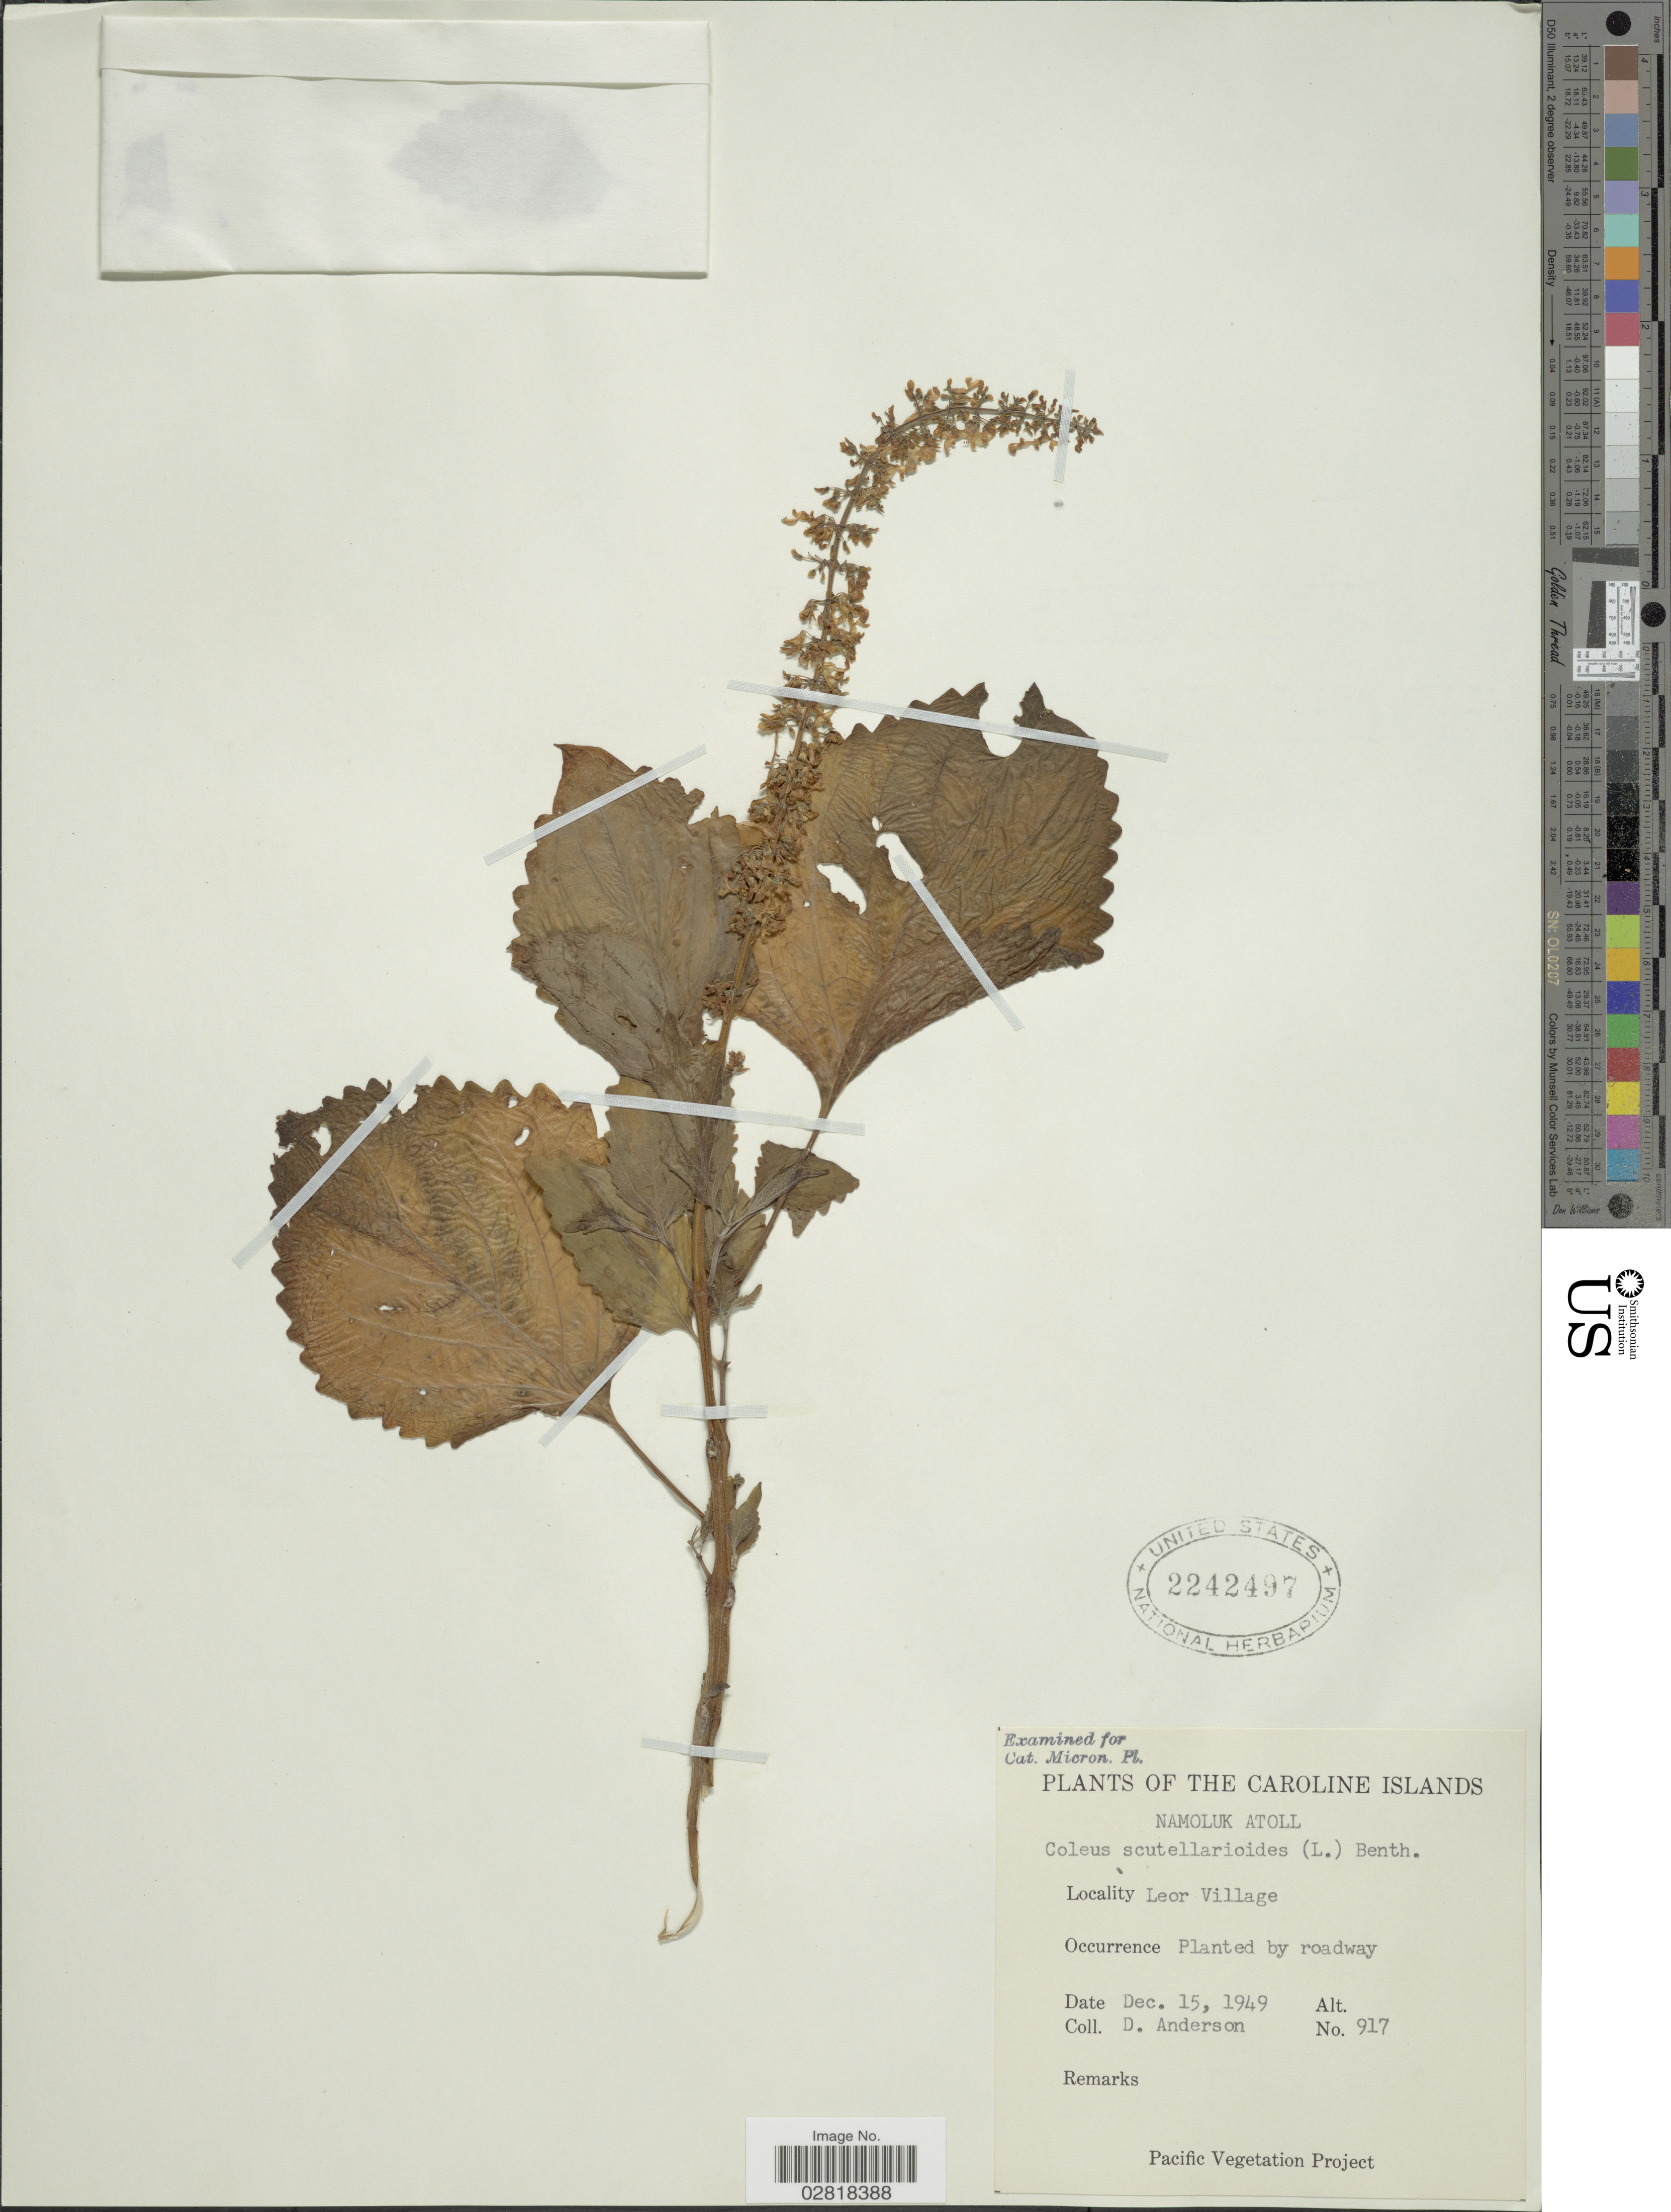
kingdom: Plantae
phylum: Tracheophyta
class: Magnoliopsida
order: Lamiales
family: Lamiaceae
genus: Coleus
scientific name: Coleus scutellarioides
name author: (L.) Benth.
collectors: D. Anderson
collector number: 917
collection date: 1949-12-15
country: Micronesia, Federated States of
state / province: Truk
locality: Caroline Islands. Namoluk Atoll. Leor Village.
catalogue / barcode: US 2242497